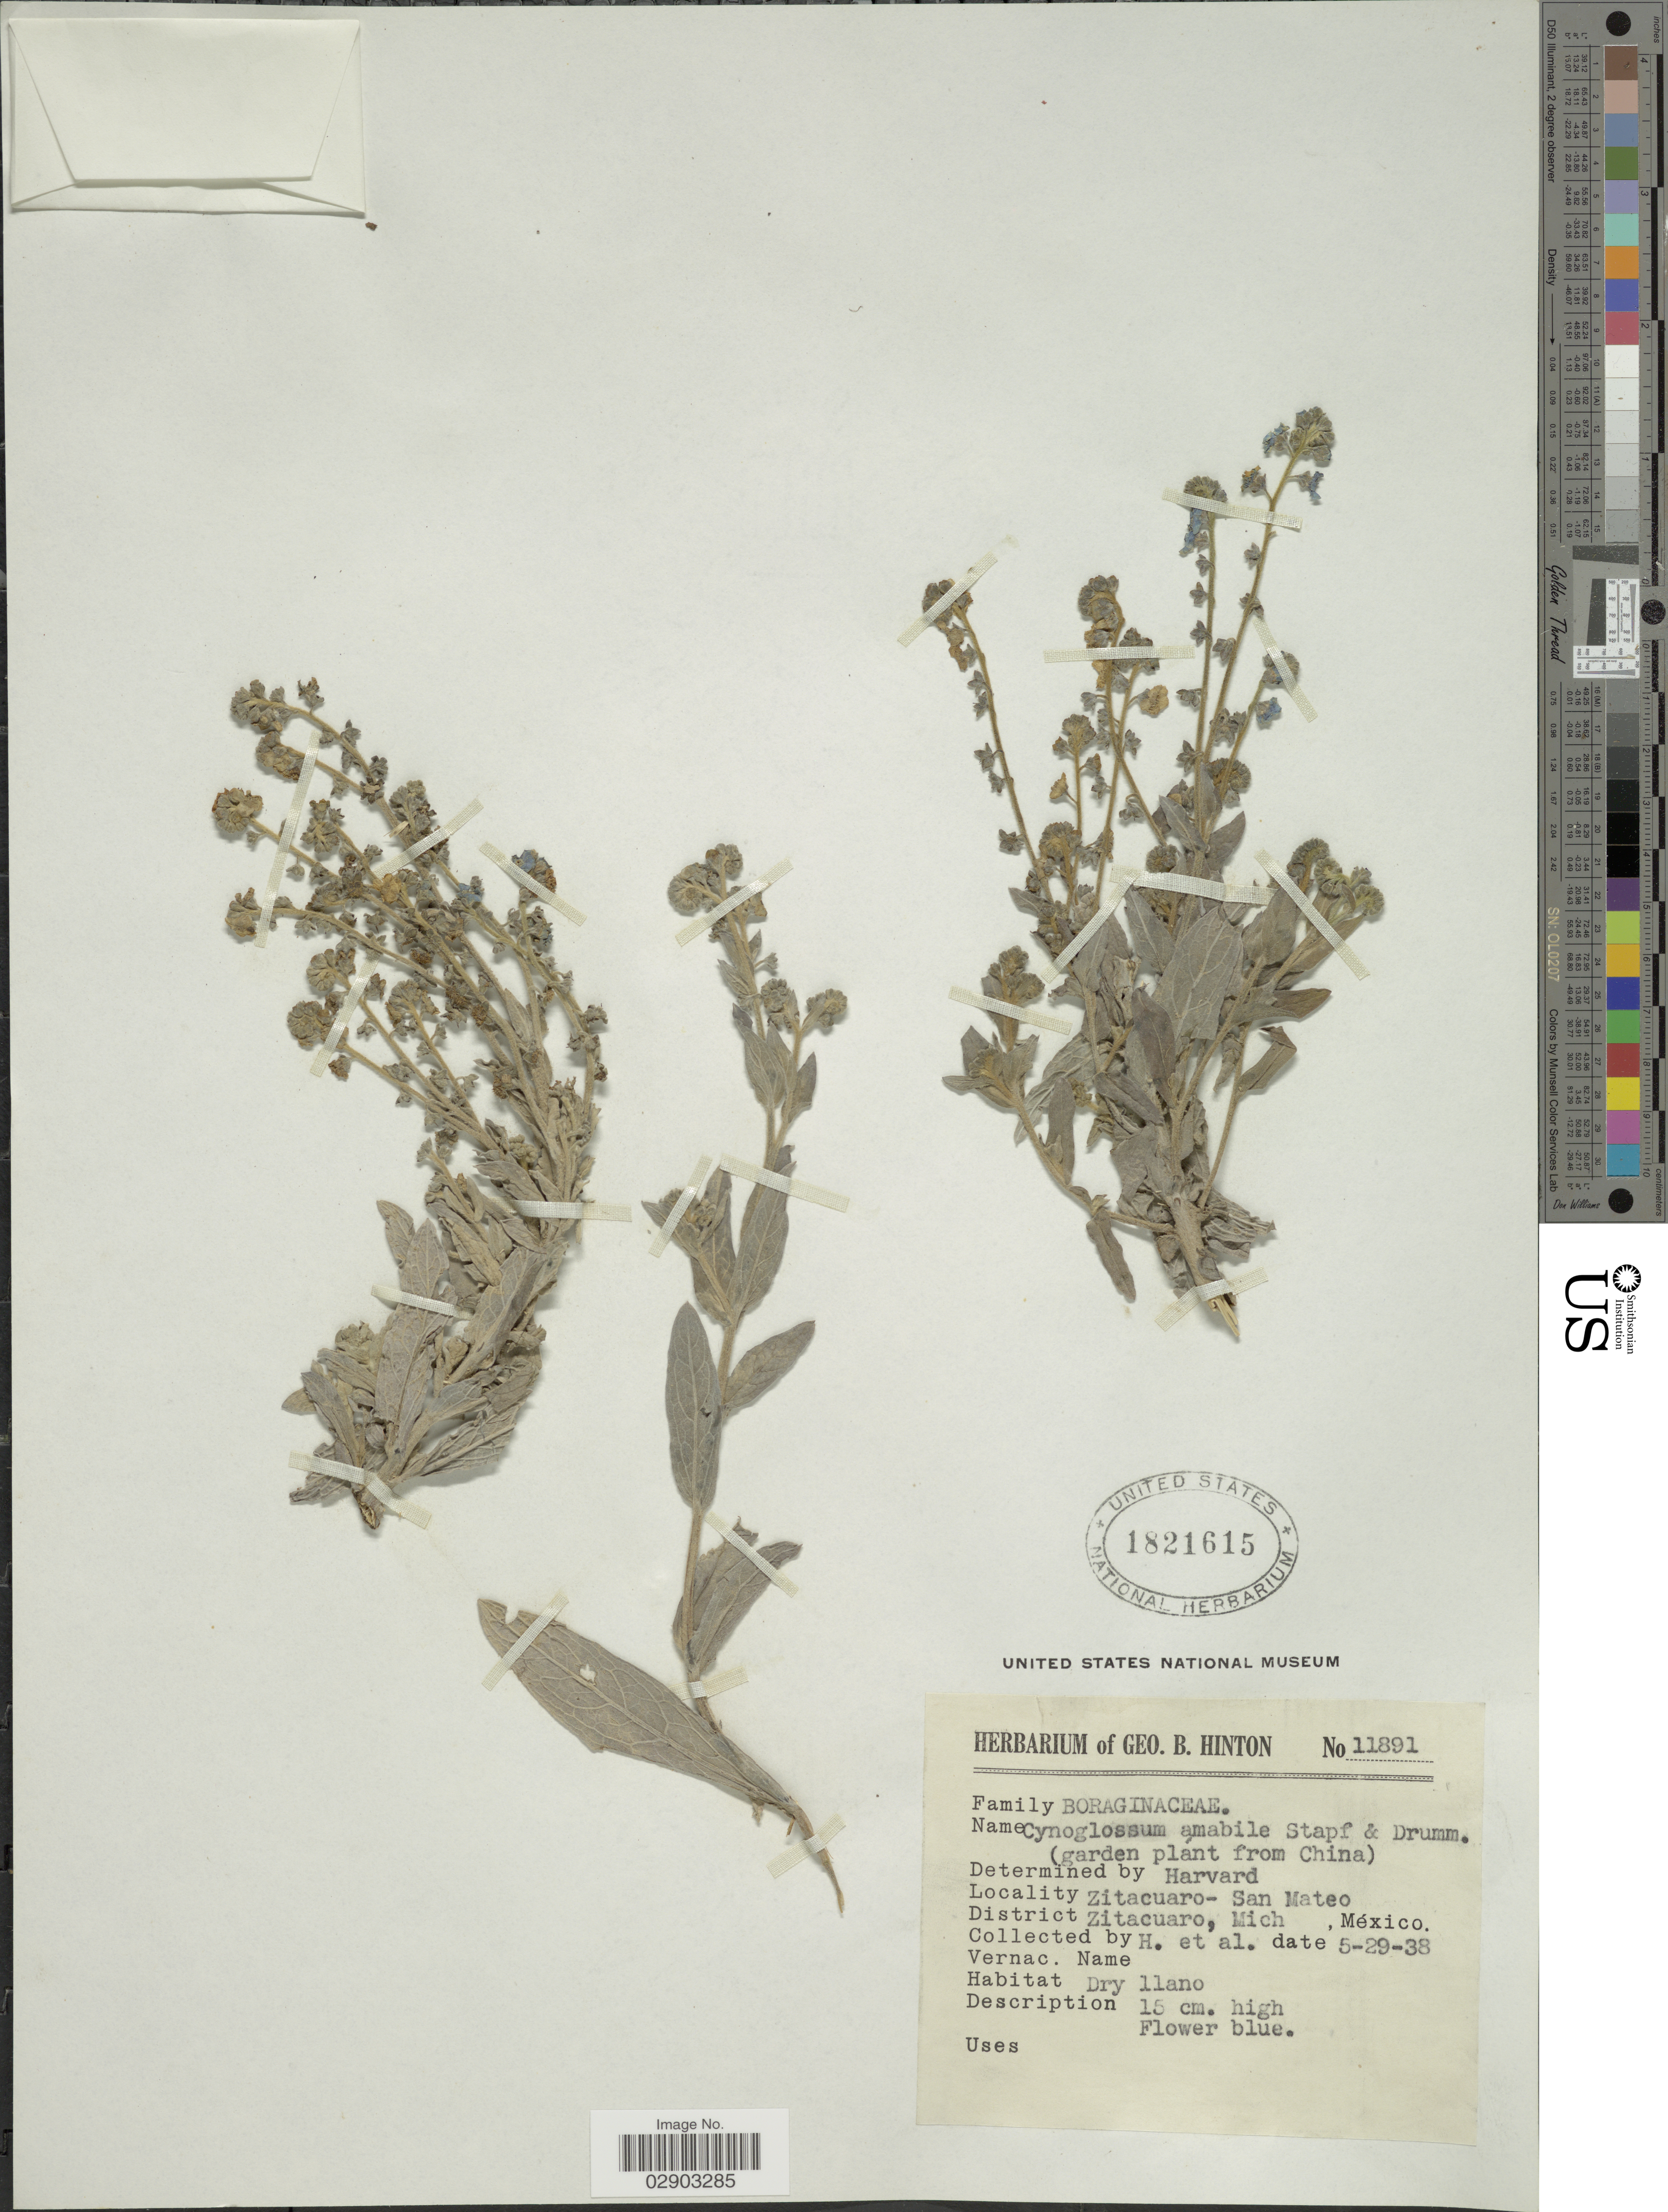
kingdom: Plantae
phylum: Tracheophyta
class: Magnoliopsida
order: Boraginales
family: Boraginaceae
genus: Cynoglossum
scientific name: Cynoglossum amabile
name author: Stapf & J.R. Drumm.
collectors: G. B. Hinton & et al.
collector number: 11891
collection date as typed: Transcribed d/m/y: 29/5/38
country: Mexico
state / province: Michoacán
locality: Zitacuaro- San Mateo. District Zitacuaro, Mich.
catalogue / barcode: US 1821615